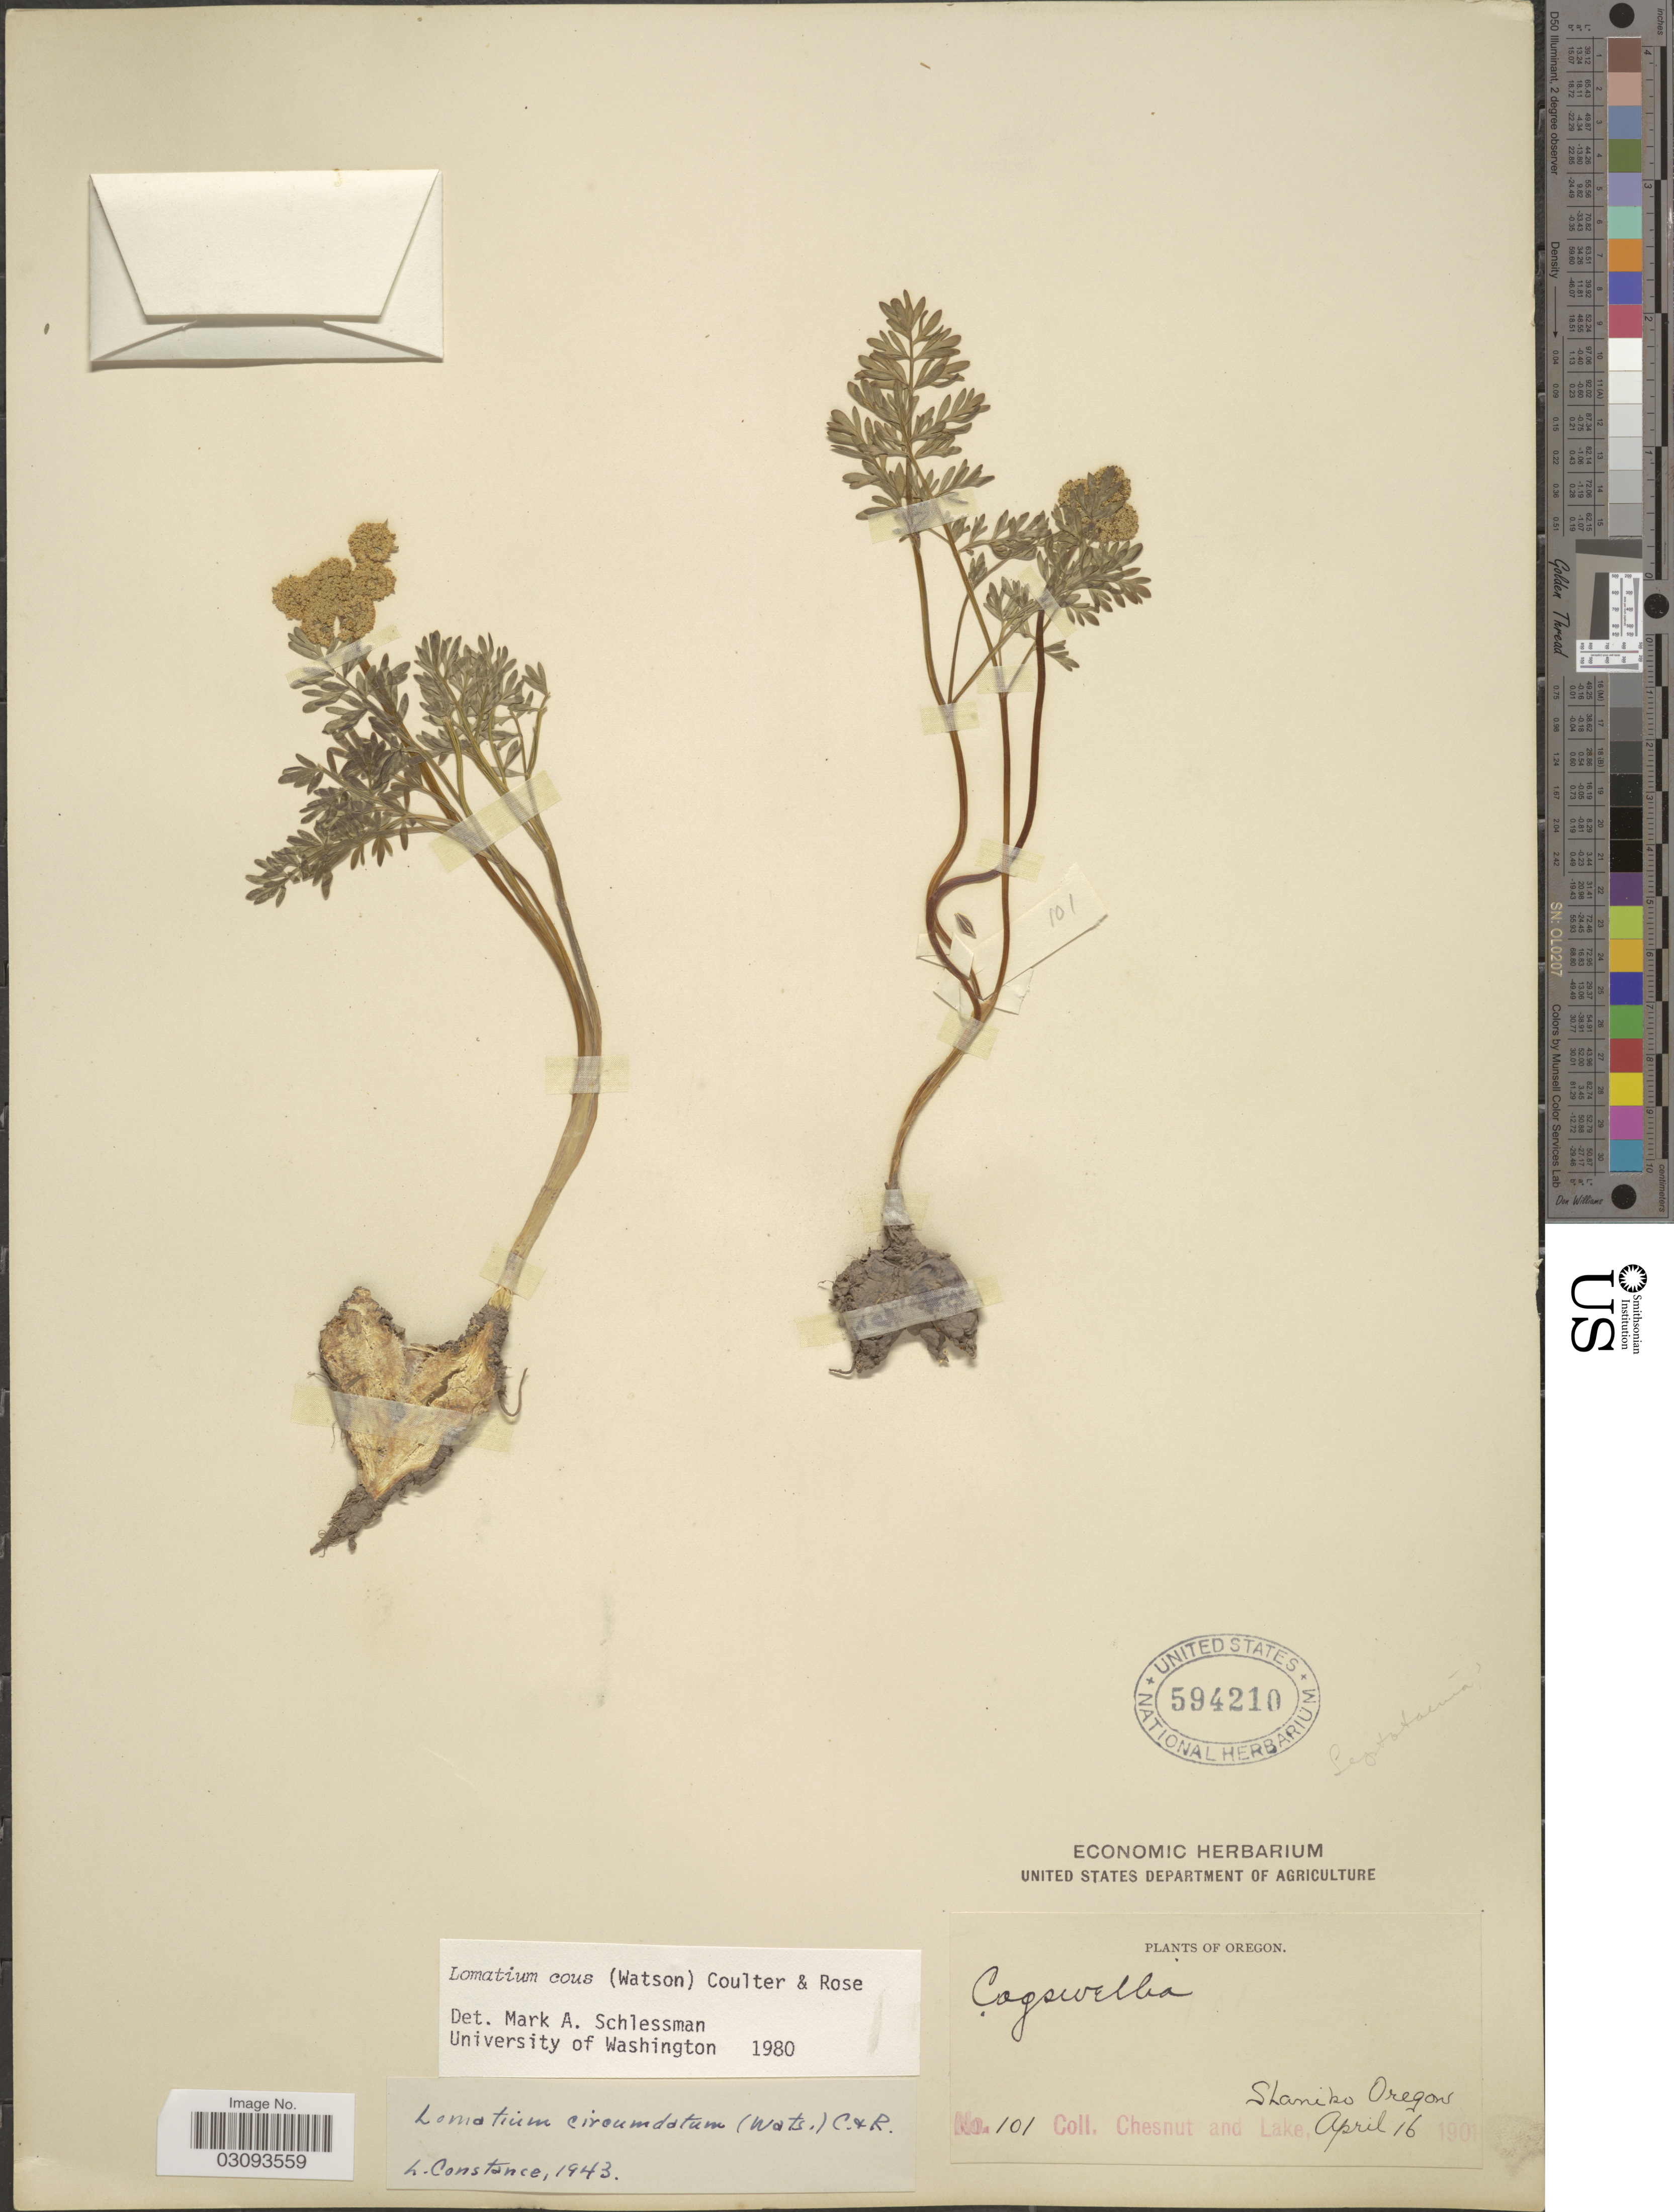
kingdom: Plantae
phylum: Tracheophyta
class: Magnoliopsida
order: Apiales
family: Apiaceae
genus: Lomatium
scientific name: Lomatium cous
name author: (S. Watson) J.M. Coult. & Rose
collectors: Chesnut & Lake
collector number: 101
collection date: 1901-04-16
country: United States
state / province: Oregon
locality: Shaniko.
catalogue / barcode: US 594210